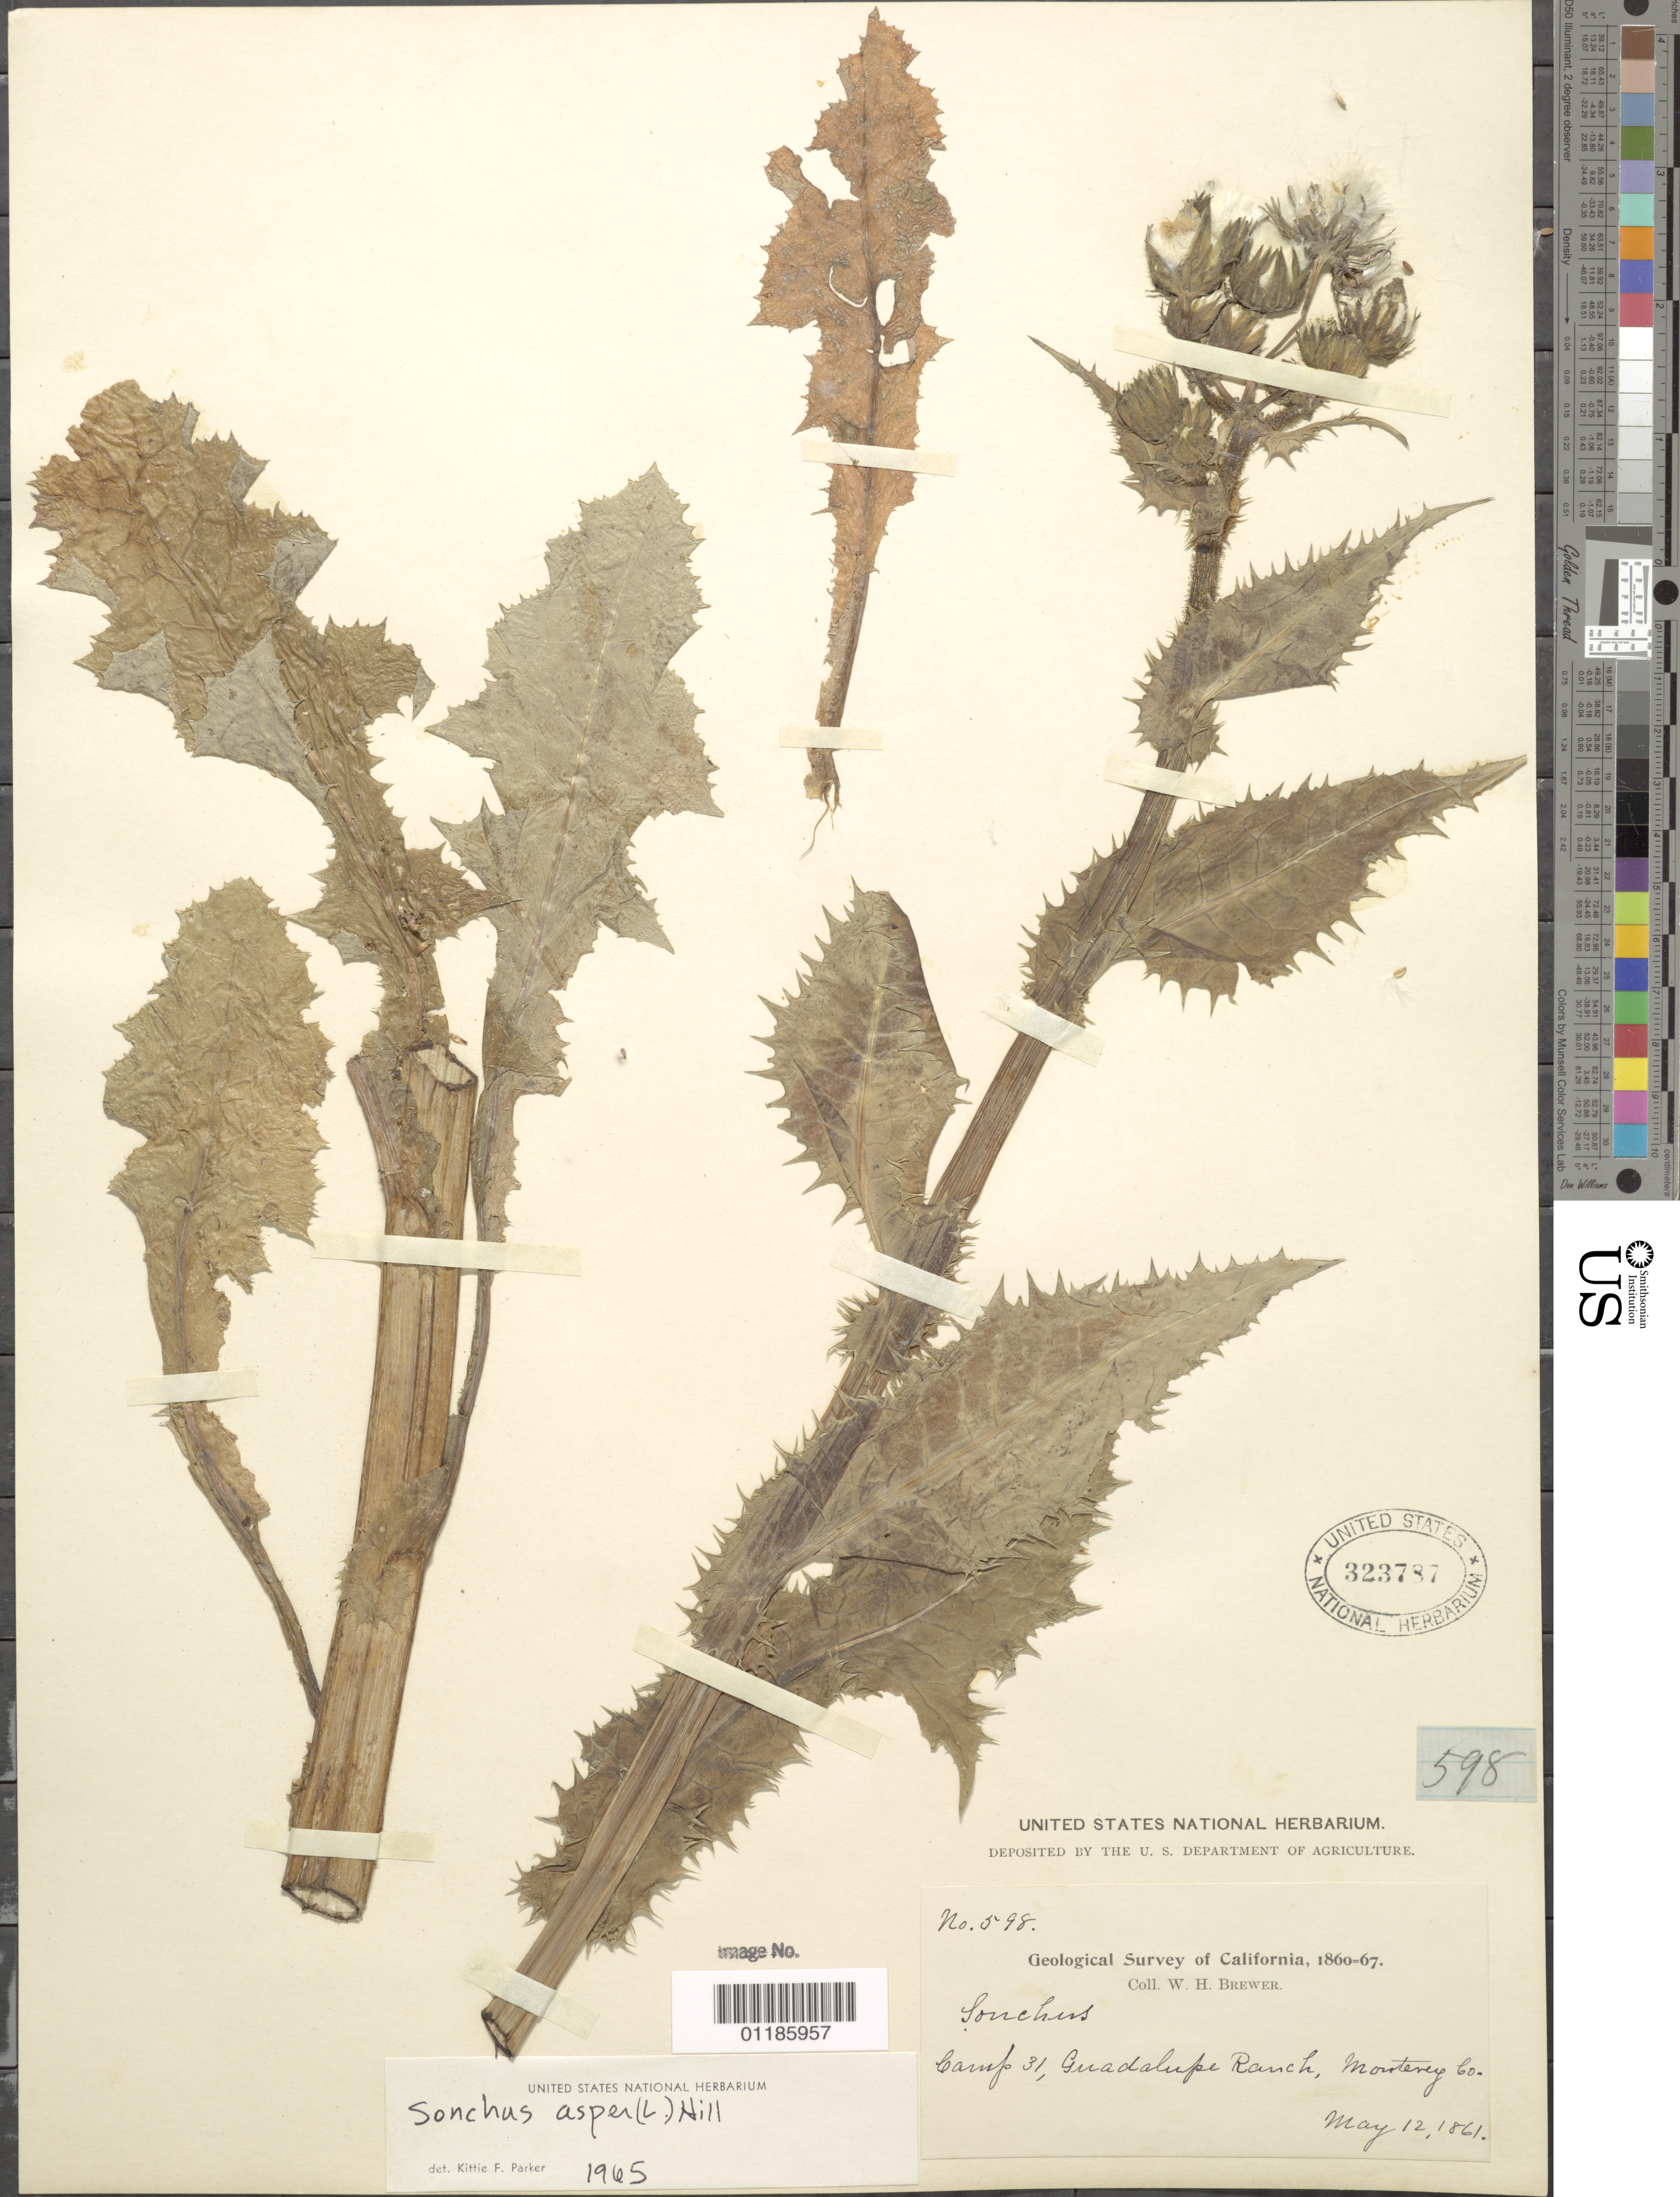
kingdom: Plantae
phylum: Tracheophyta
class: Magnoliopsida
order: Asterales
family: Asteraceae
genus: Sonchus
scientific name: Sonchus asper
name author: (L.) Hill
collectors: W. H. Brewer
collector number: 598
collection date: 1861-05-12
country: United States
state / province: California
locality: Camp 31, Guadalupe Ranch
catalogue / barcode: US 323787